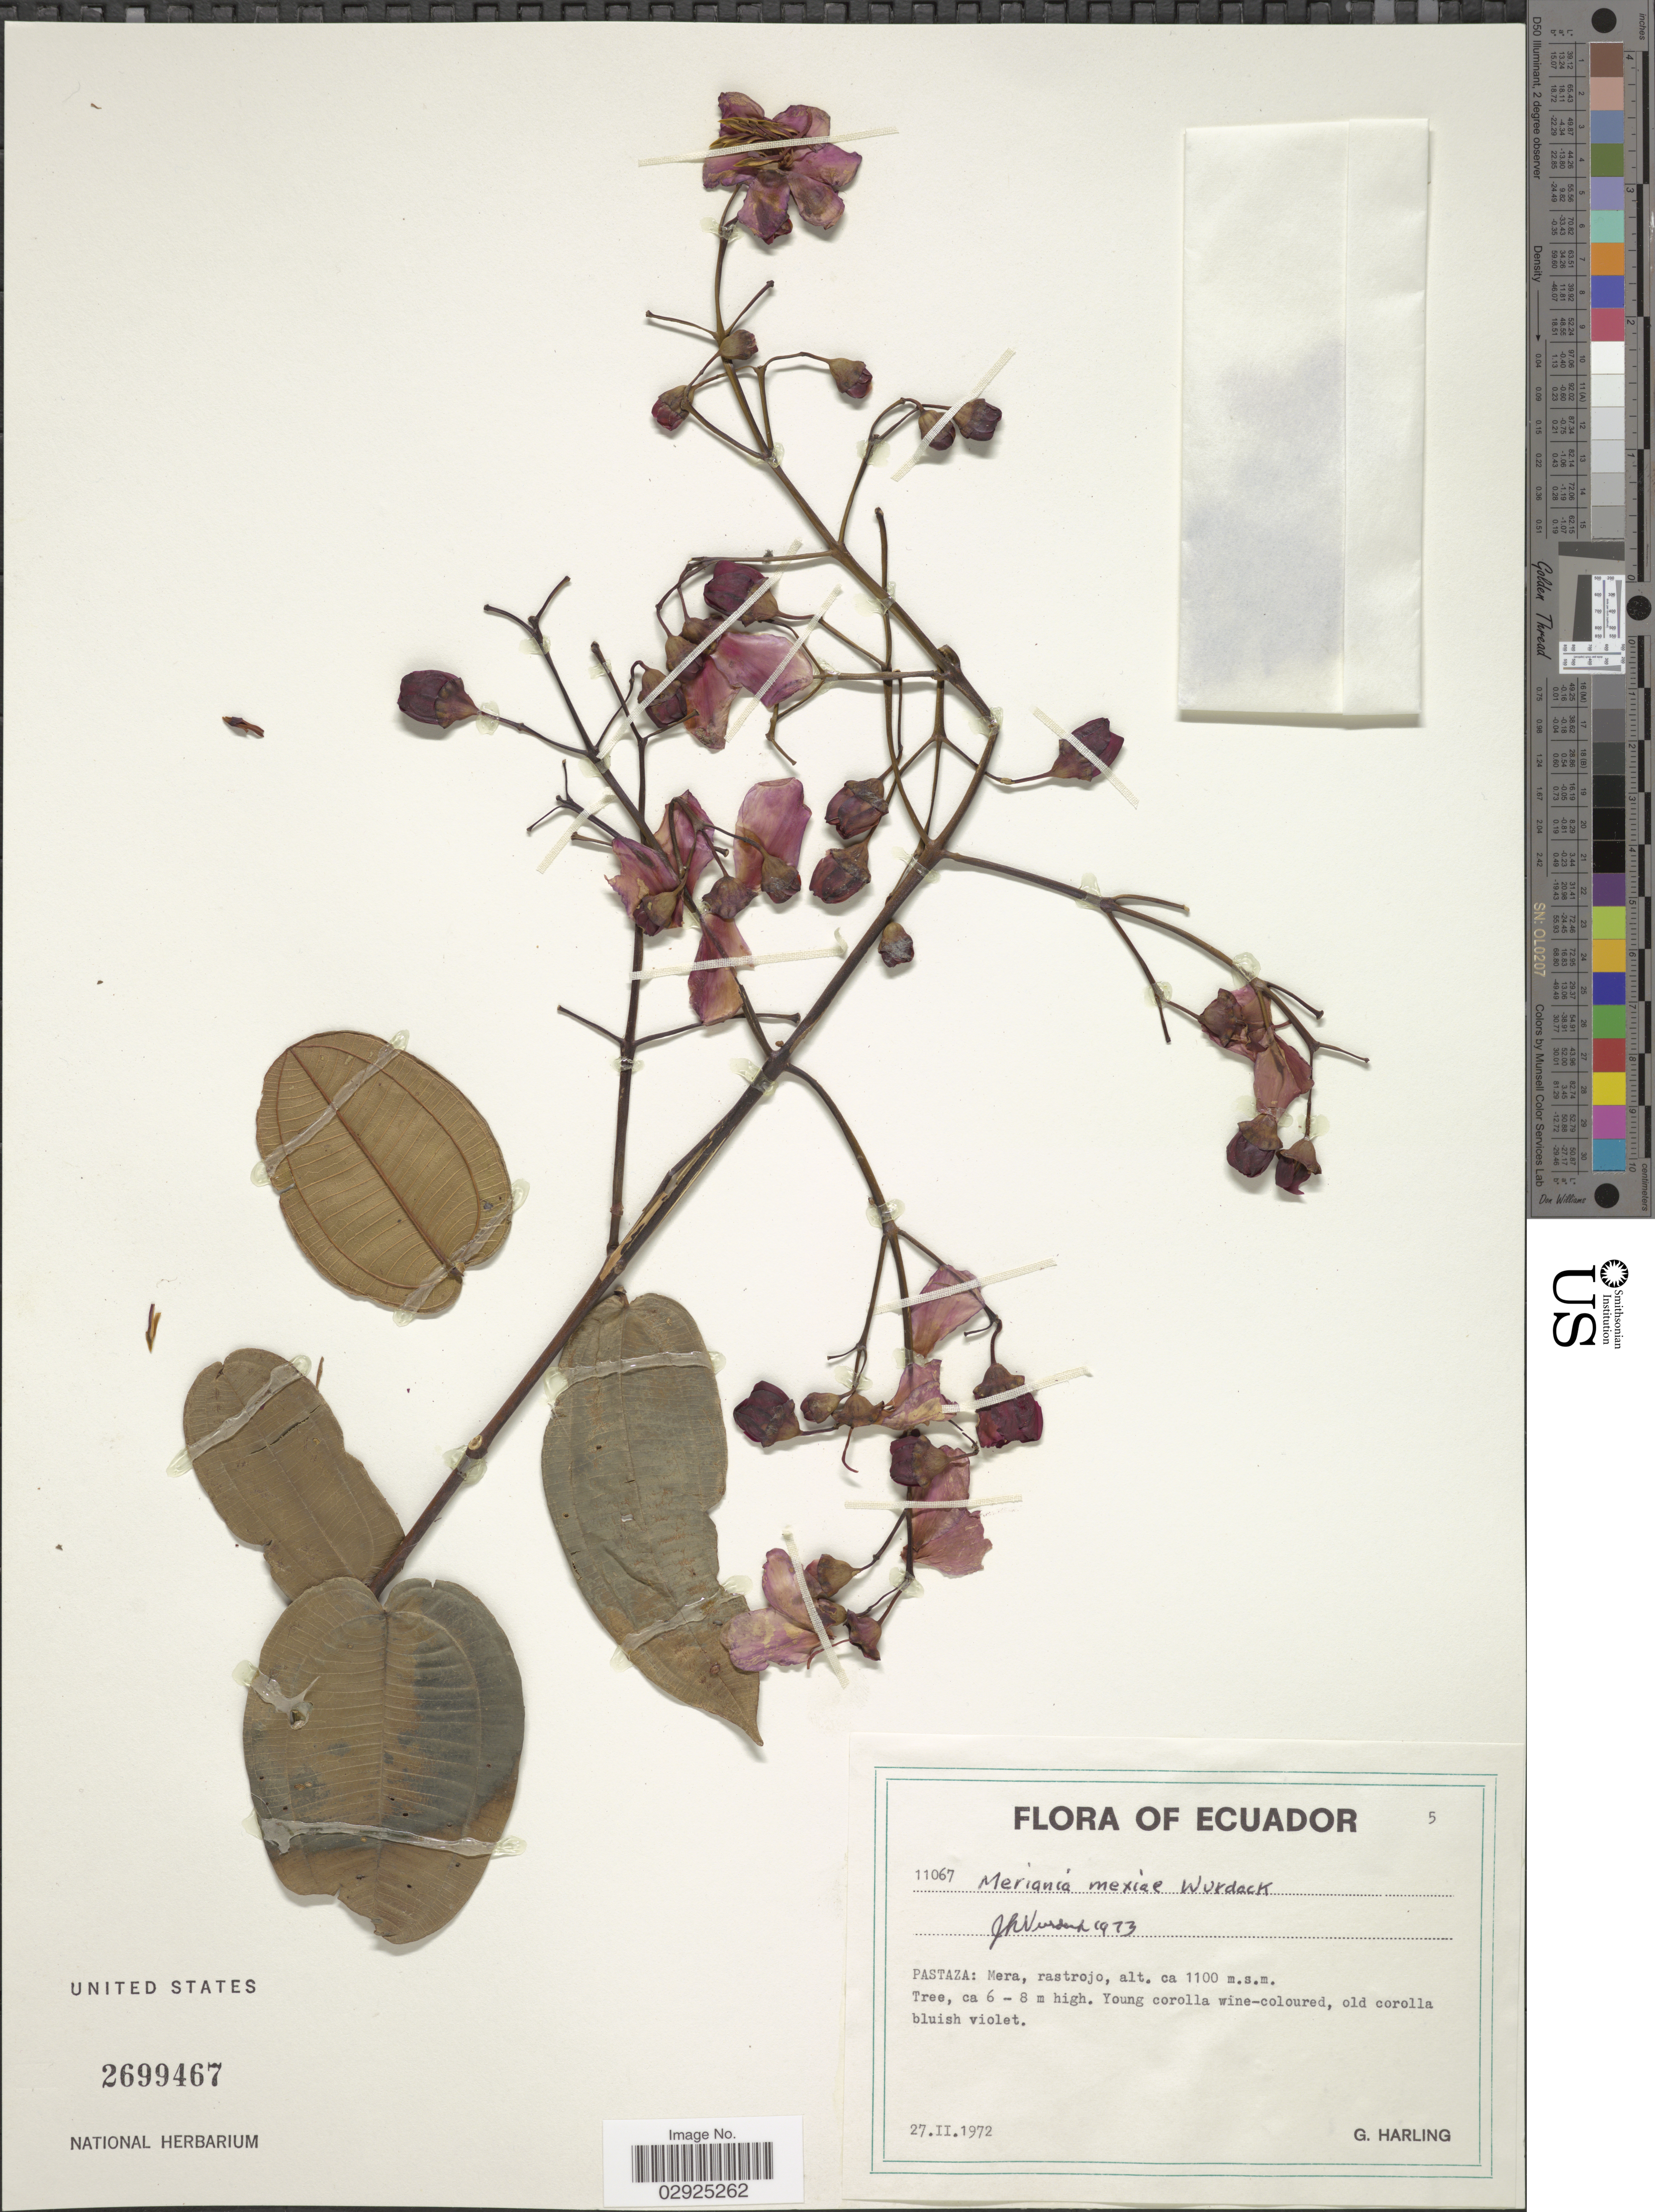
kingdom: Plantae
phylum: Tracheophyta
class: Magnoliopsida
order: Myrtales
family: Melastomataceae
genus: Meriania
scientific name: Meriania mexiae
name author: Wurdack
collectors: G. Harling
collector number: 11067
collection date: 1972-02-27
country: Ecuador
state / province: Pastaza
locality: Mera, rastrojo.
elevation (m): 1100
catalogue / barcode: US 2699467